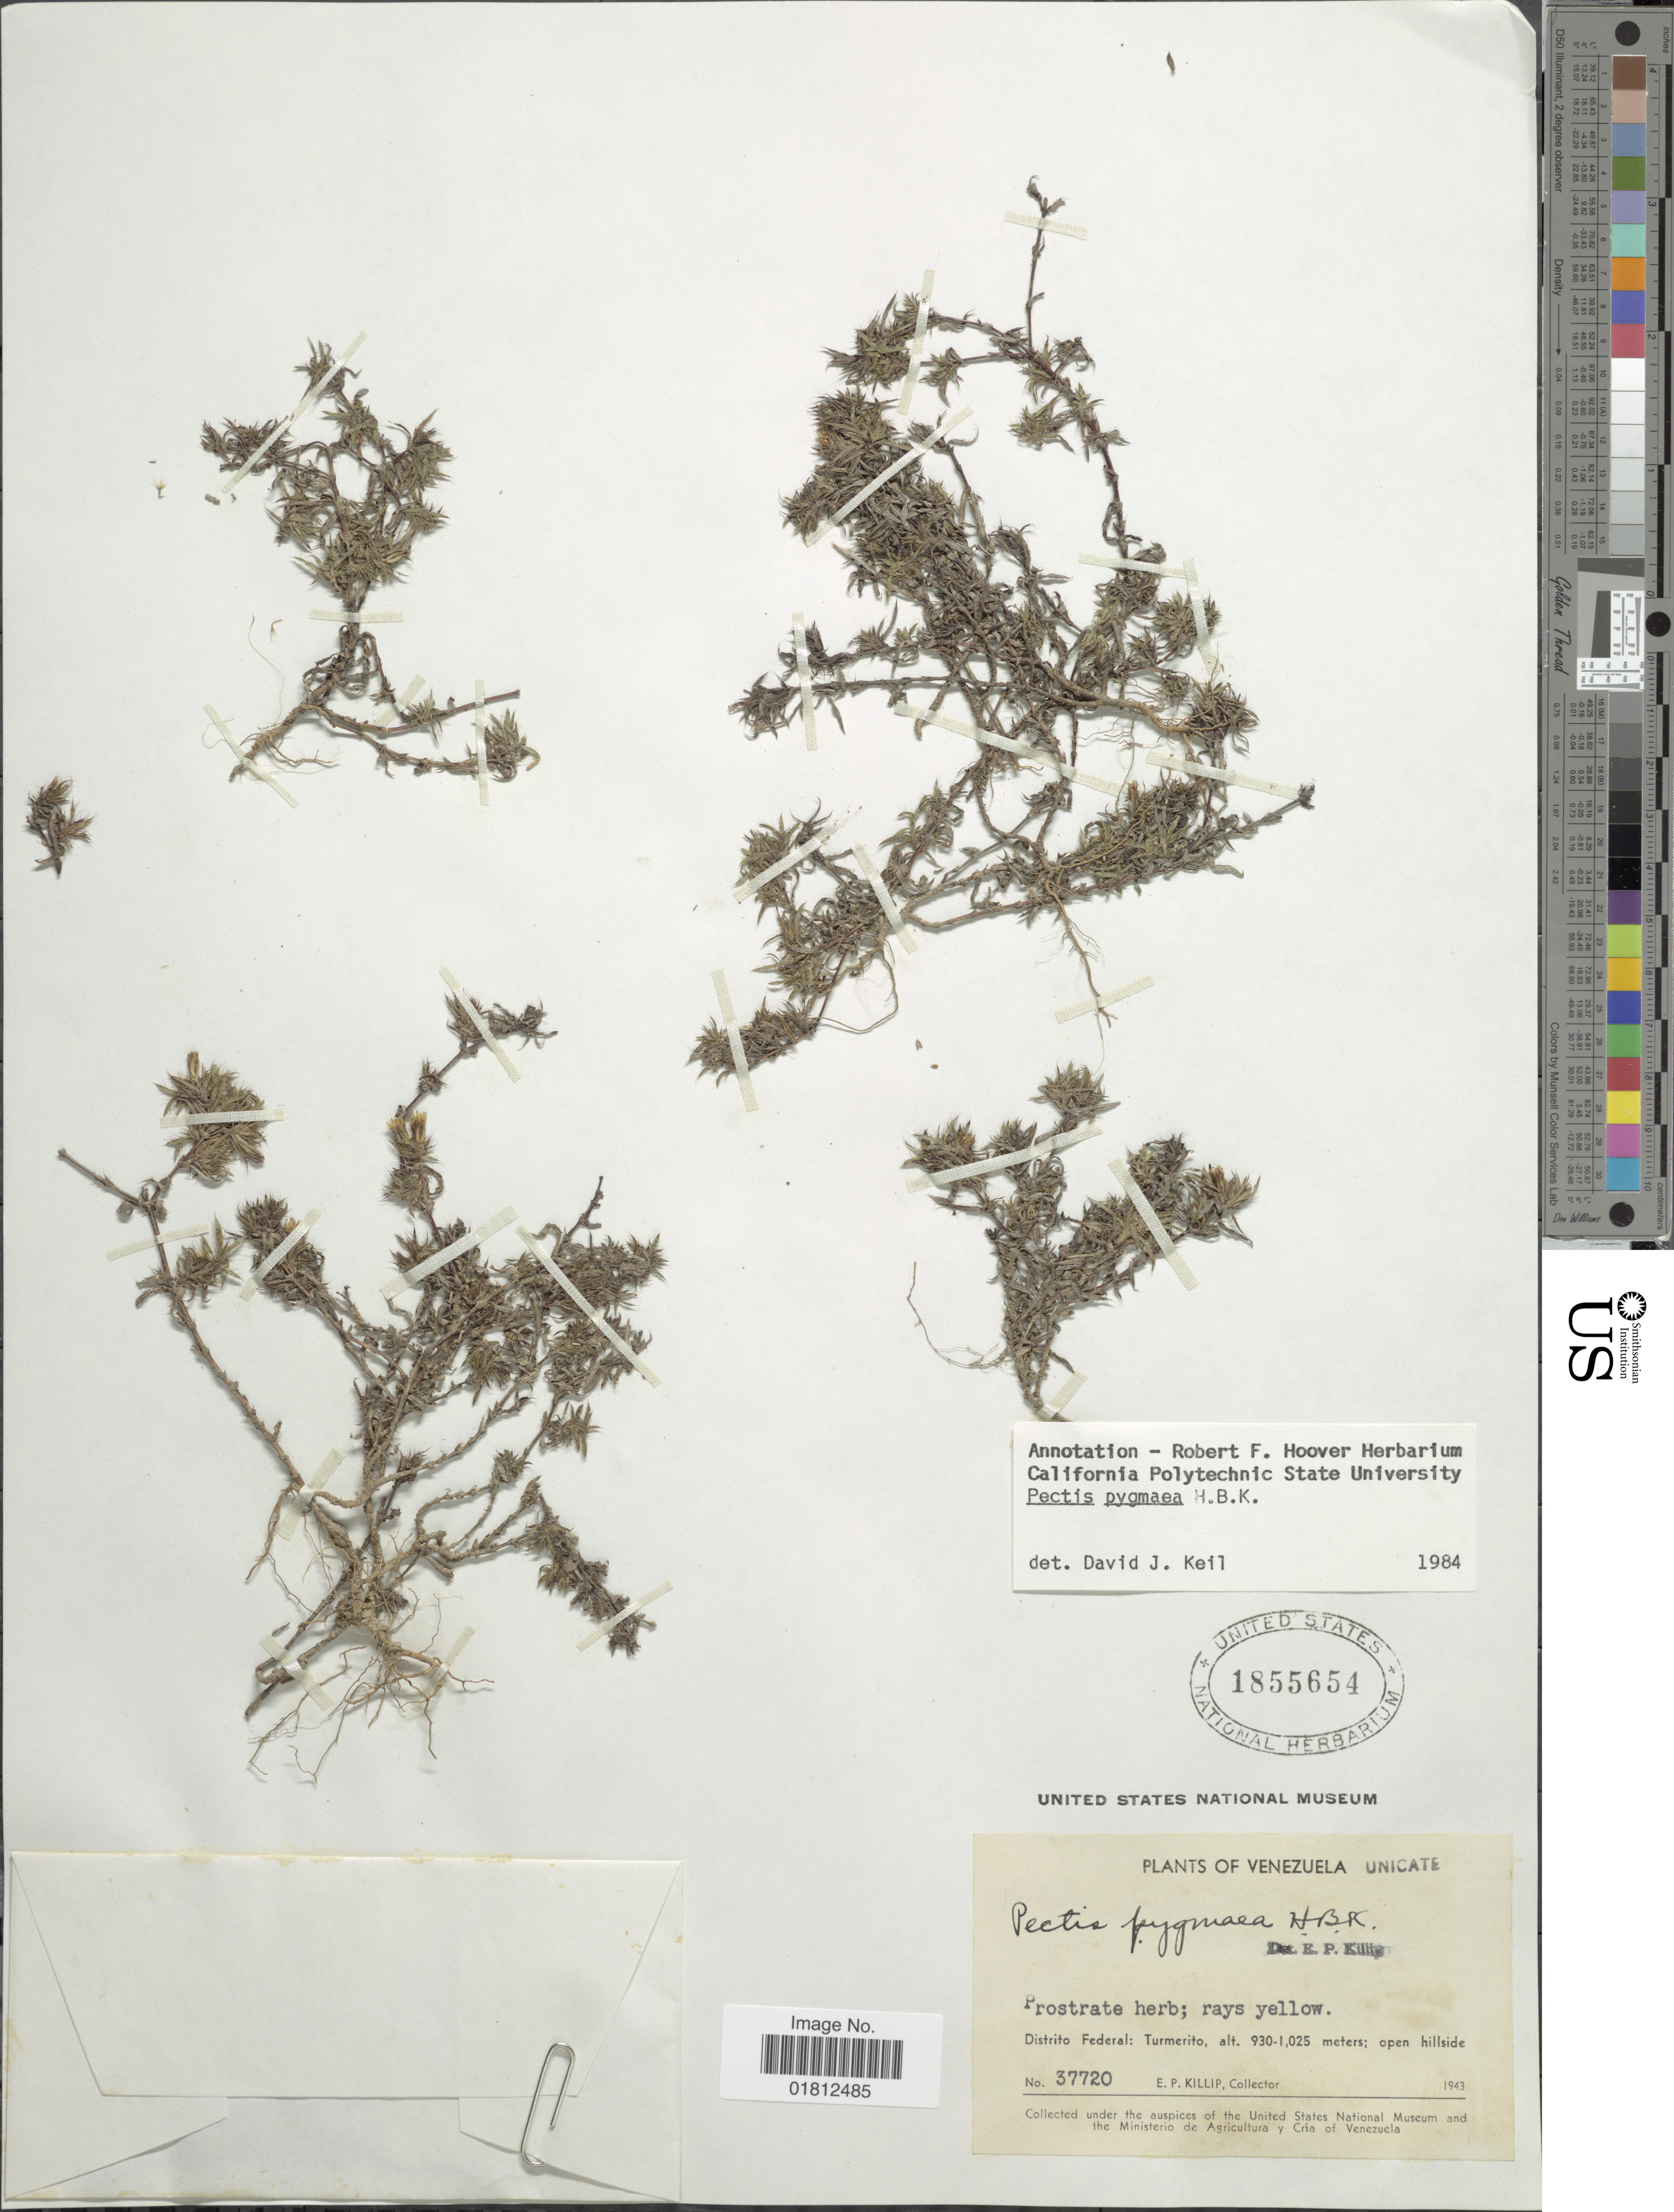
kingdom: Plantae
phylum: Tracheophyta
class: Magnoliopsida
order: Asterales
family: Asteraceae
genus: Pectis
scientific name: Pectis pygmaea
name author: Kunth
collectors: E. P. Killip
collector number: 37720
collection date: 1943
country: Venezuela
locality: Distrito Federal: Turmerito, open hillside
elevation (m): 930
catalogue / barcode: US 1855654